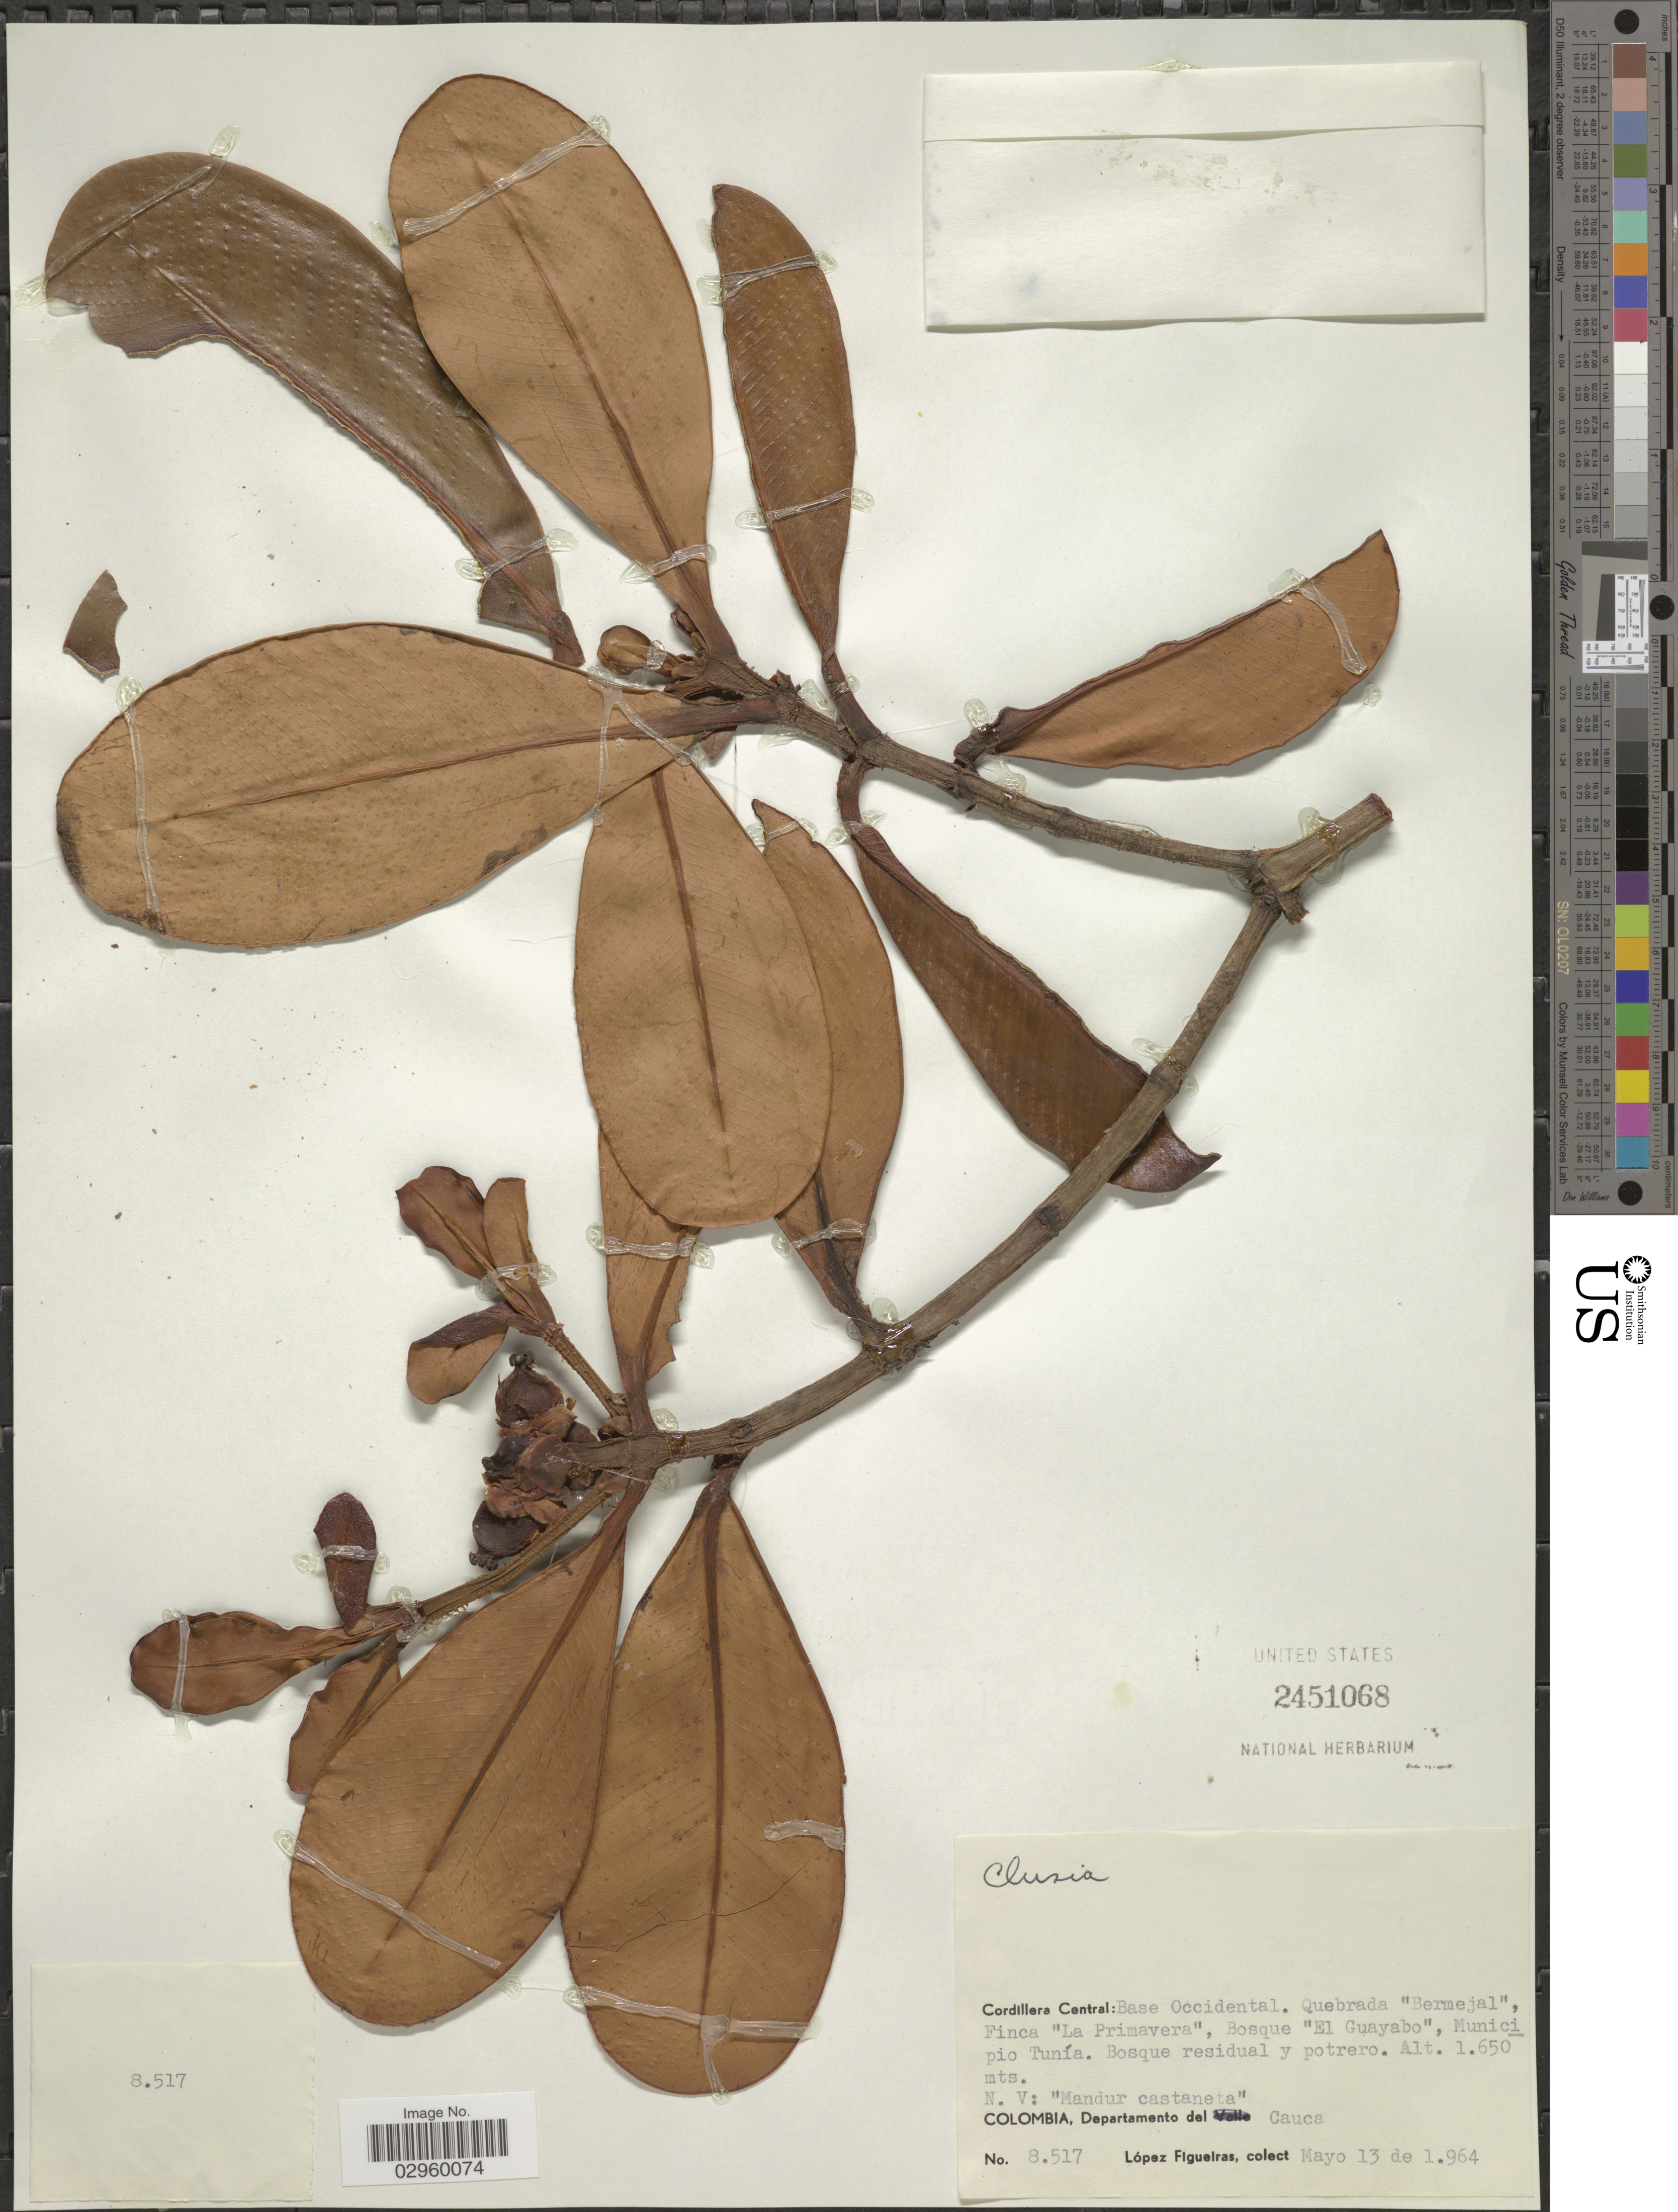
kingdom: Plantae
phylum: Tracheophyta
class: Magnoliopsida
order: Malpighiales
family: Clusiaceae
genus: Clusia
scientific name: Clusia sp.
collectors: M. López Figueiras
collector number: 8517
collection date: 1964-05-13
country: Colombia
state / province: Cauca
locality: Cordillera Central: Base Occidental, Quebrada "Bermejal", Finca "La Primavera", Bosque "El Guayabo", Municipio Tunía, Departamento del Cauca.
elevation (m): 1650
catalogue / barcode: US 2451068